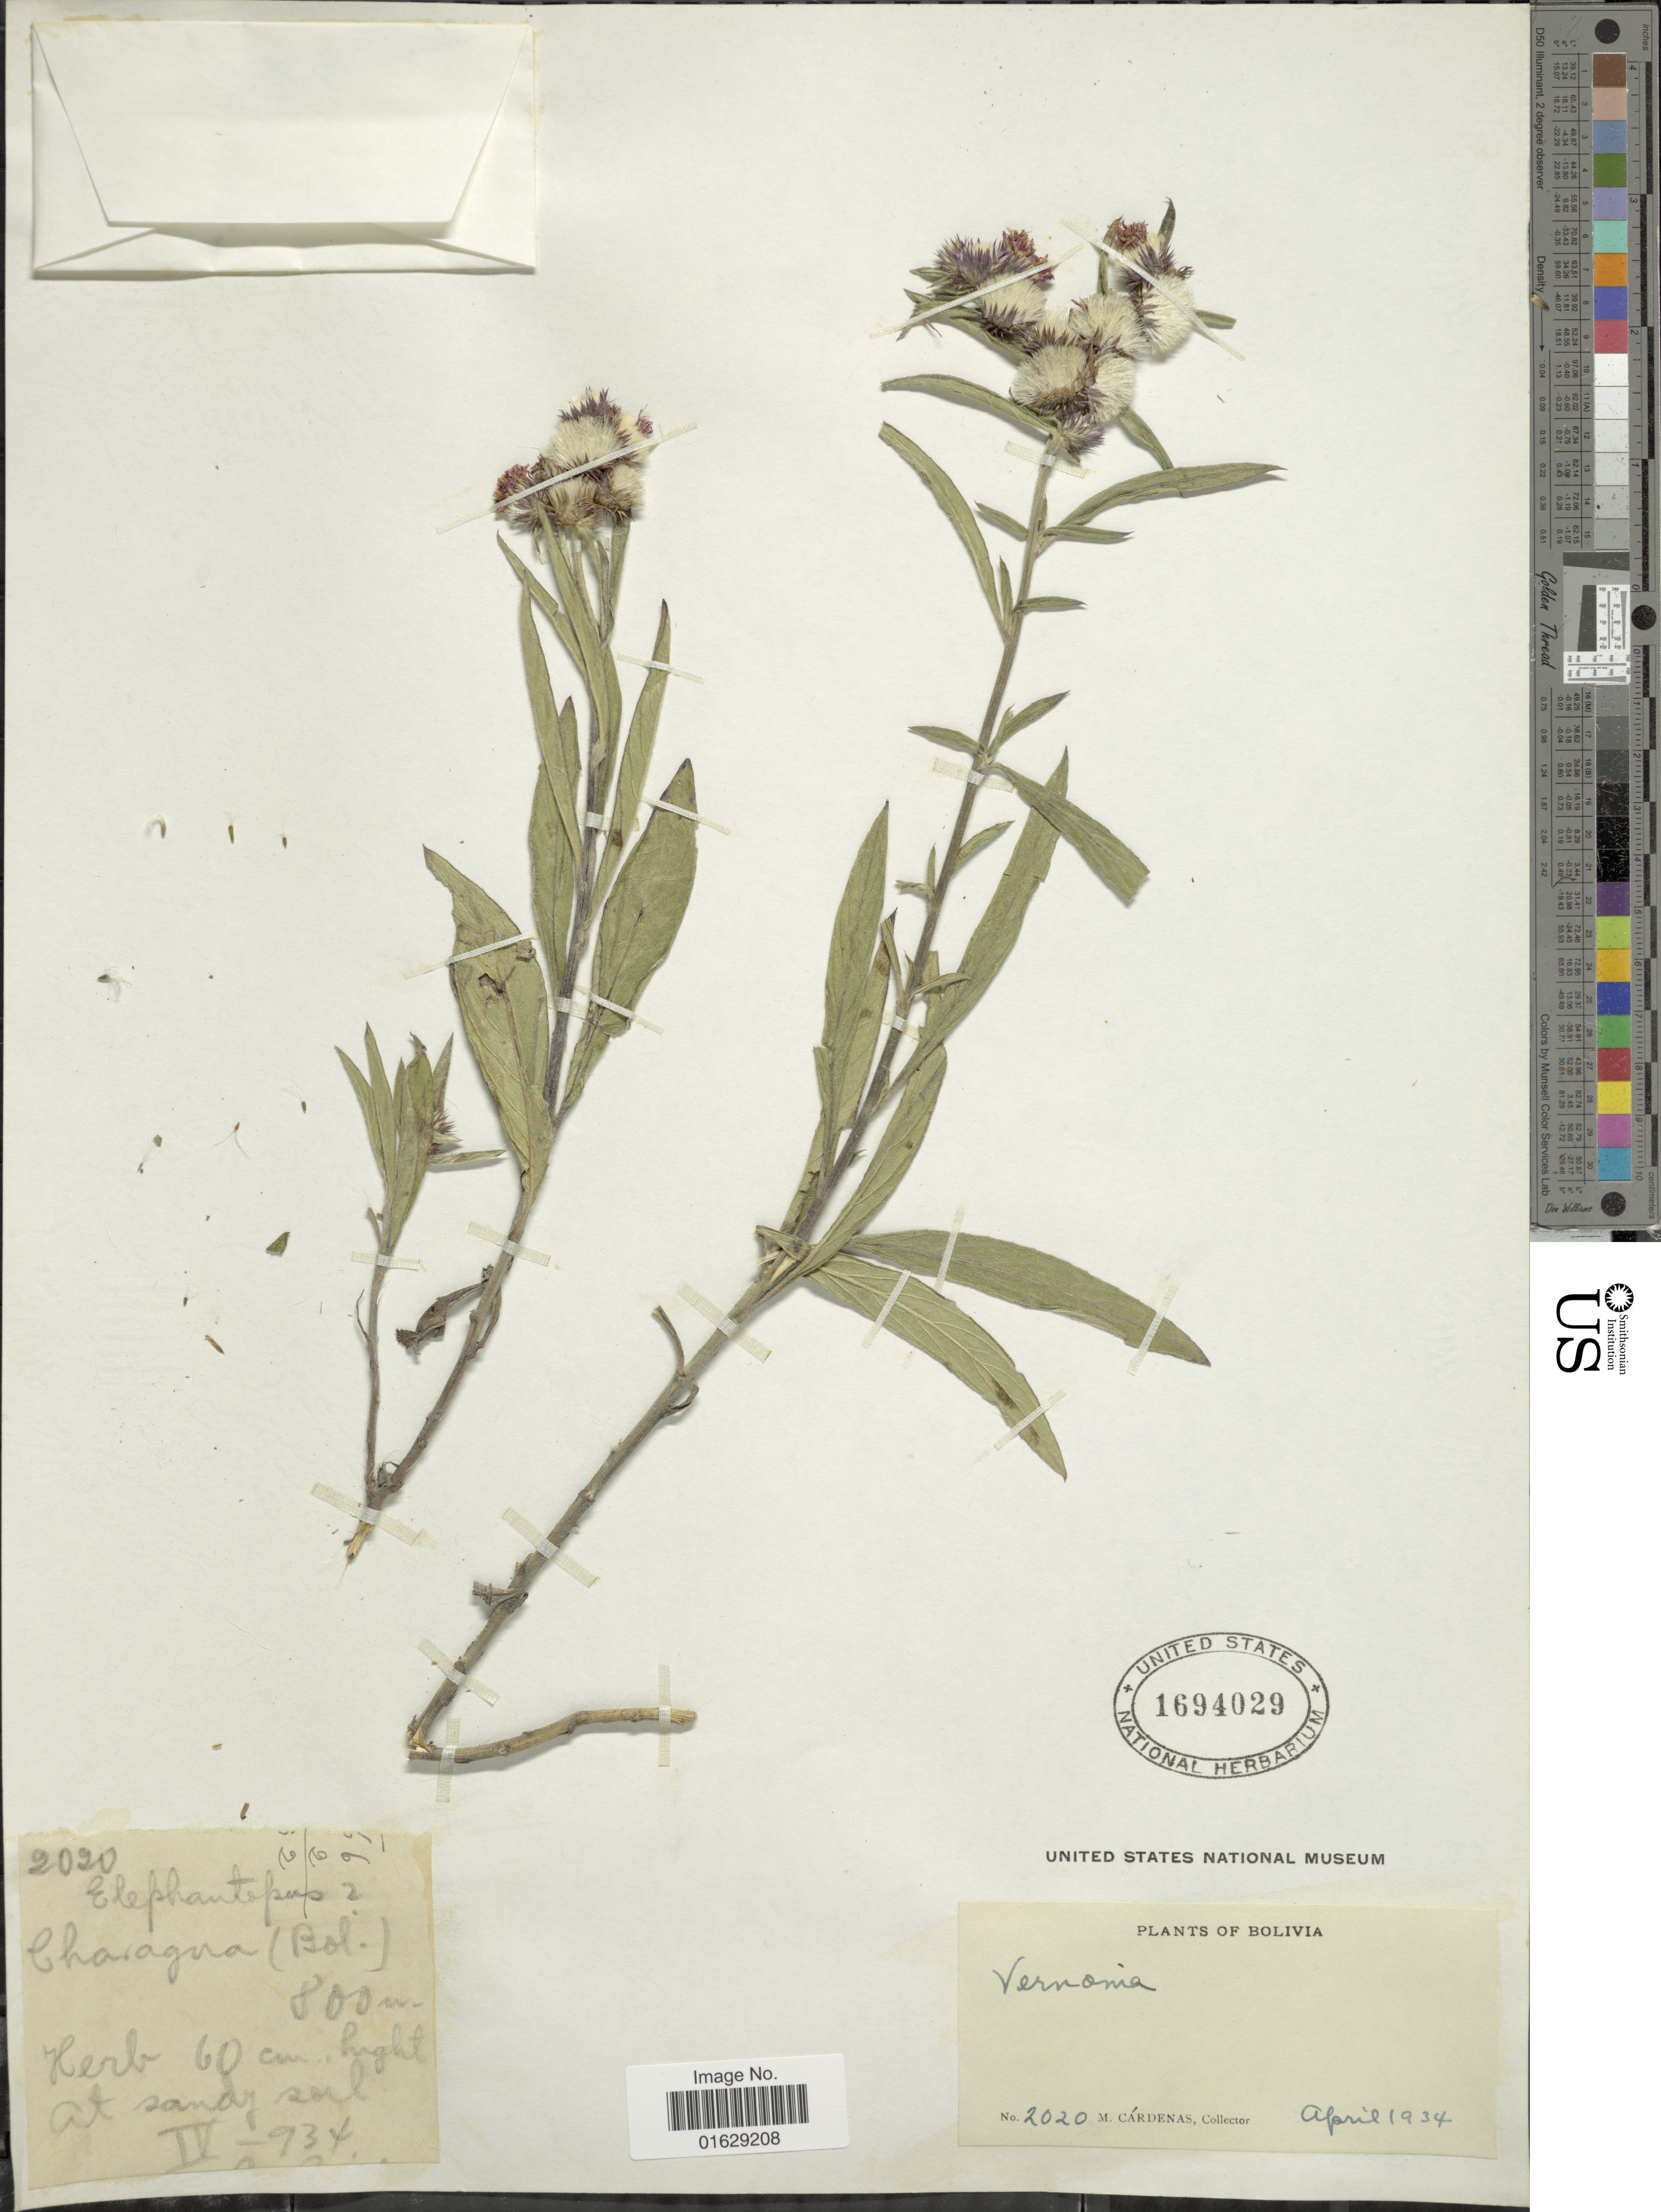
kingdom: Plantae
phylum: Tracheophyta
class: Magnoliopsida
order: Asterales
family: Asteraceae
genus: Lepidaploa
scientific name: Lepidaploa salzmannii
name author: (DC.) H. Rob.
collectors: M. Cárdenas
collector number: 2020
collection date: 1934-04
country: Bolivia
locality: Charagua. At sandy soil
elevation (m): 800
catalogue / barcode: US 1694029